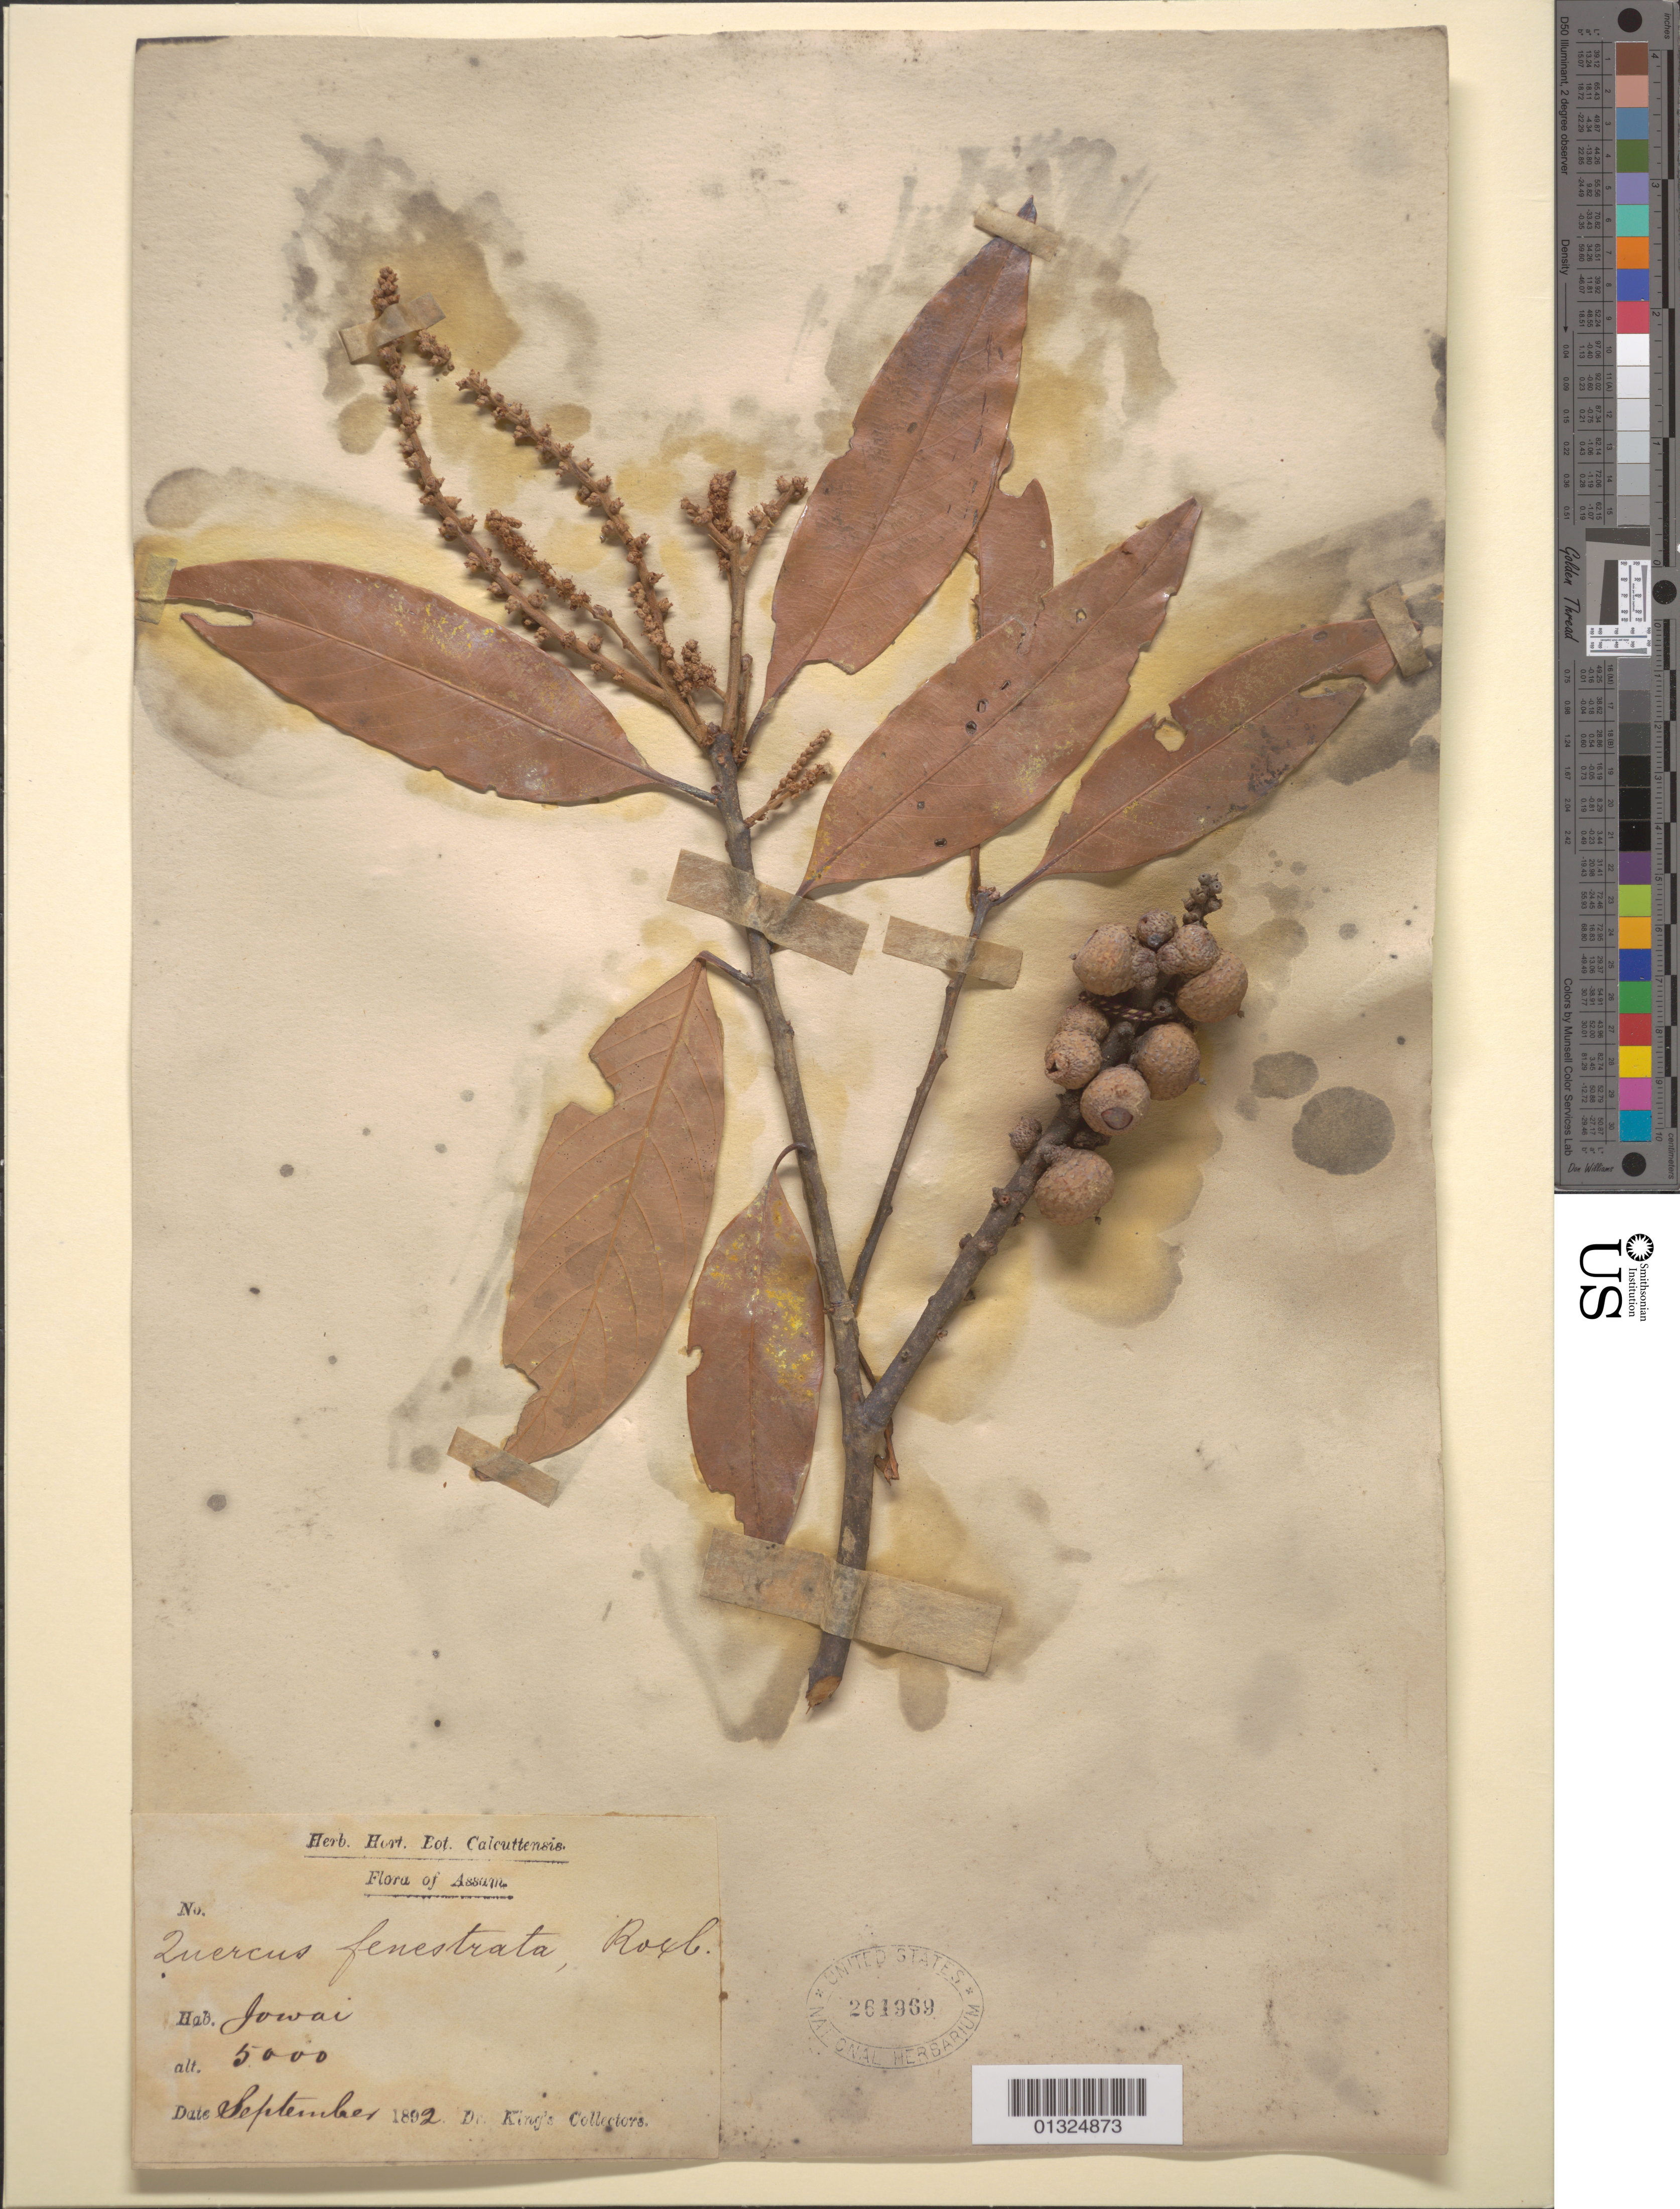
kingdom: Plantae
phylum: Tracheophyta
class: Magnoliopsida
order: Fagales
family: Fagaceae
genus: Quercus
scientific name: Quercus fenestrata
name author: Roxb.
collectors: G. King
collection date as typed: Sep 1892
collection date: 1892-09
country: India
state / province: Assam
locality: Assam, jowai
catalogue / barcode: US 261969